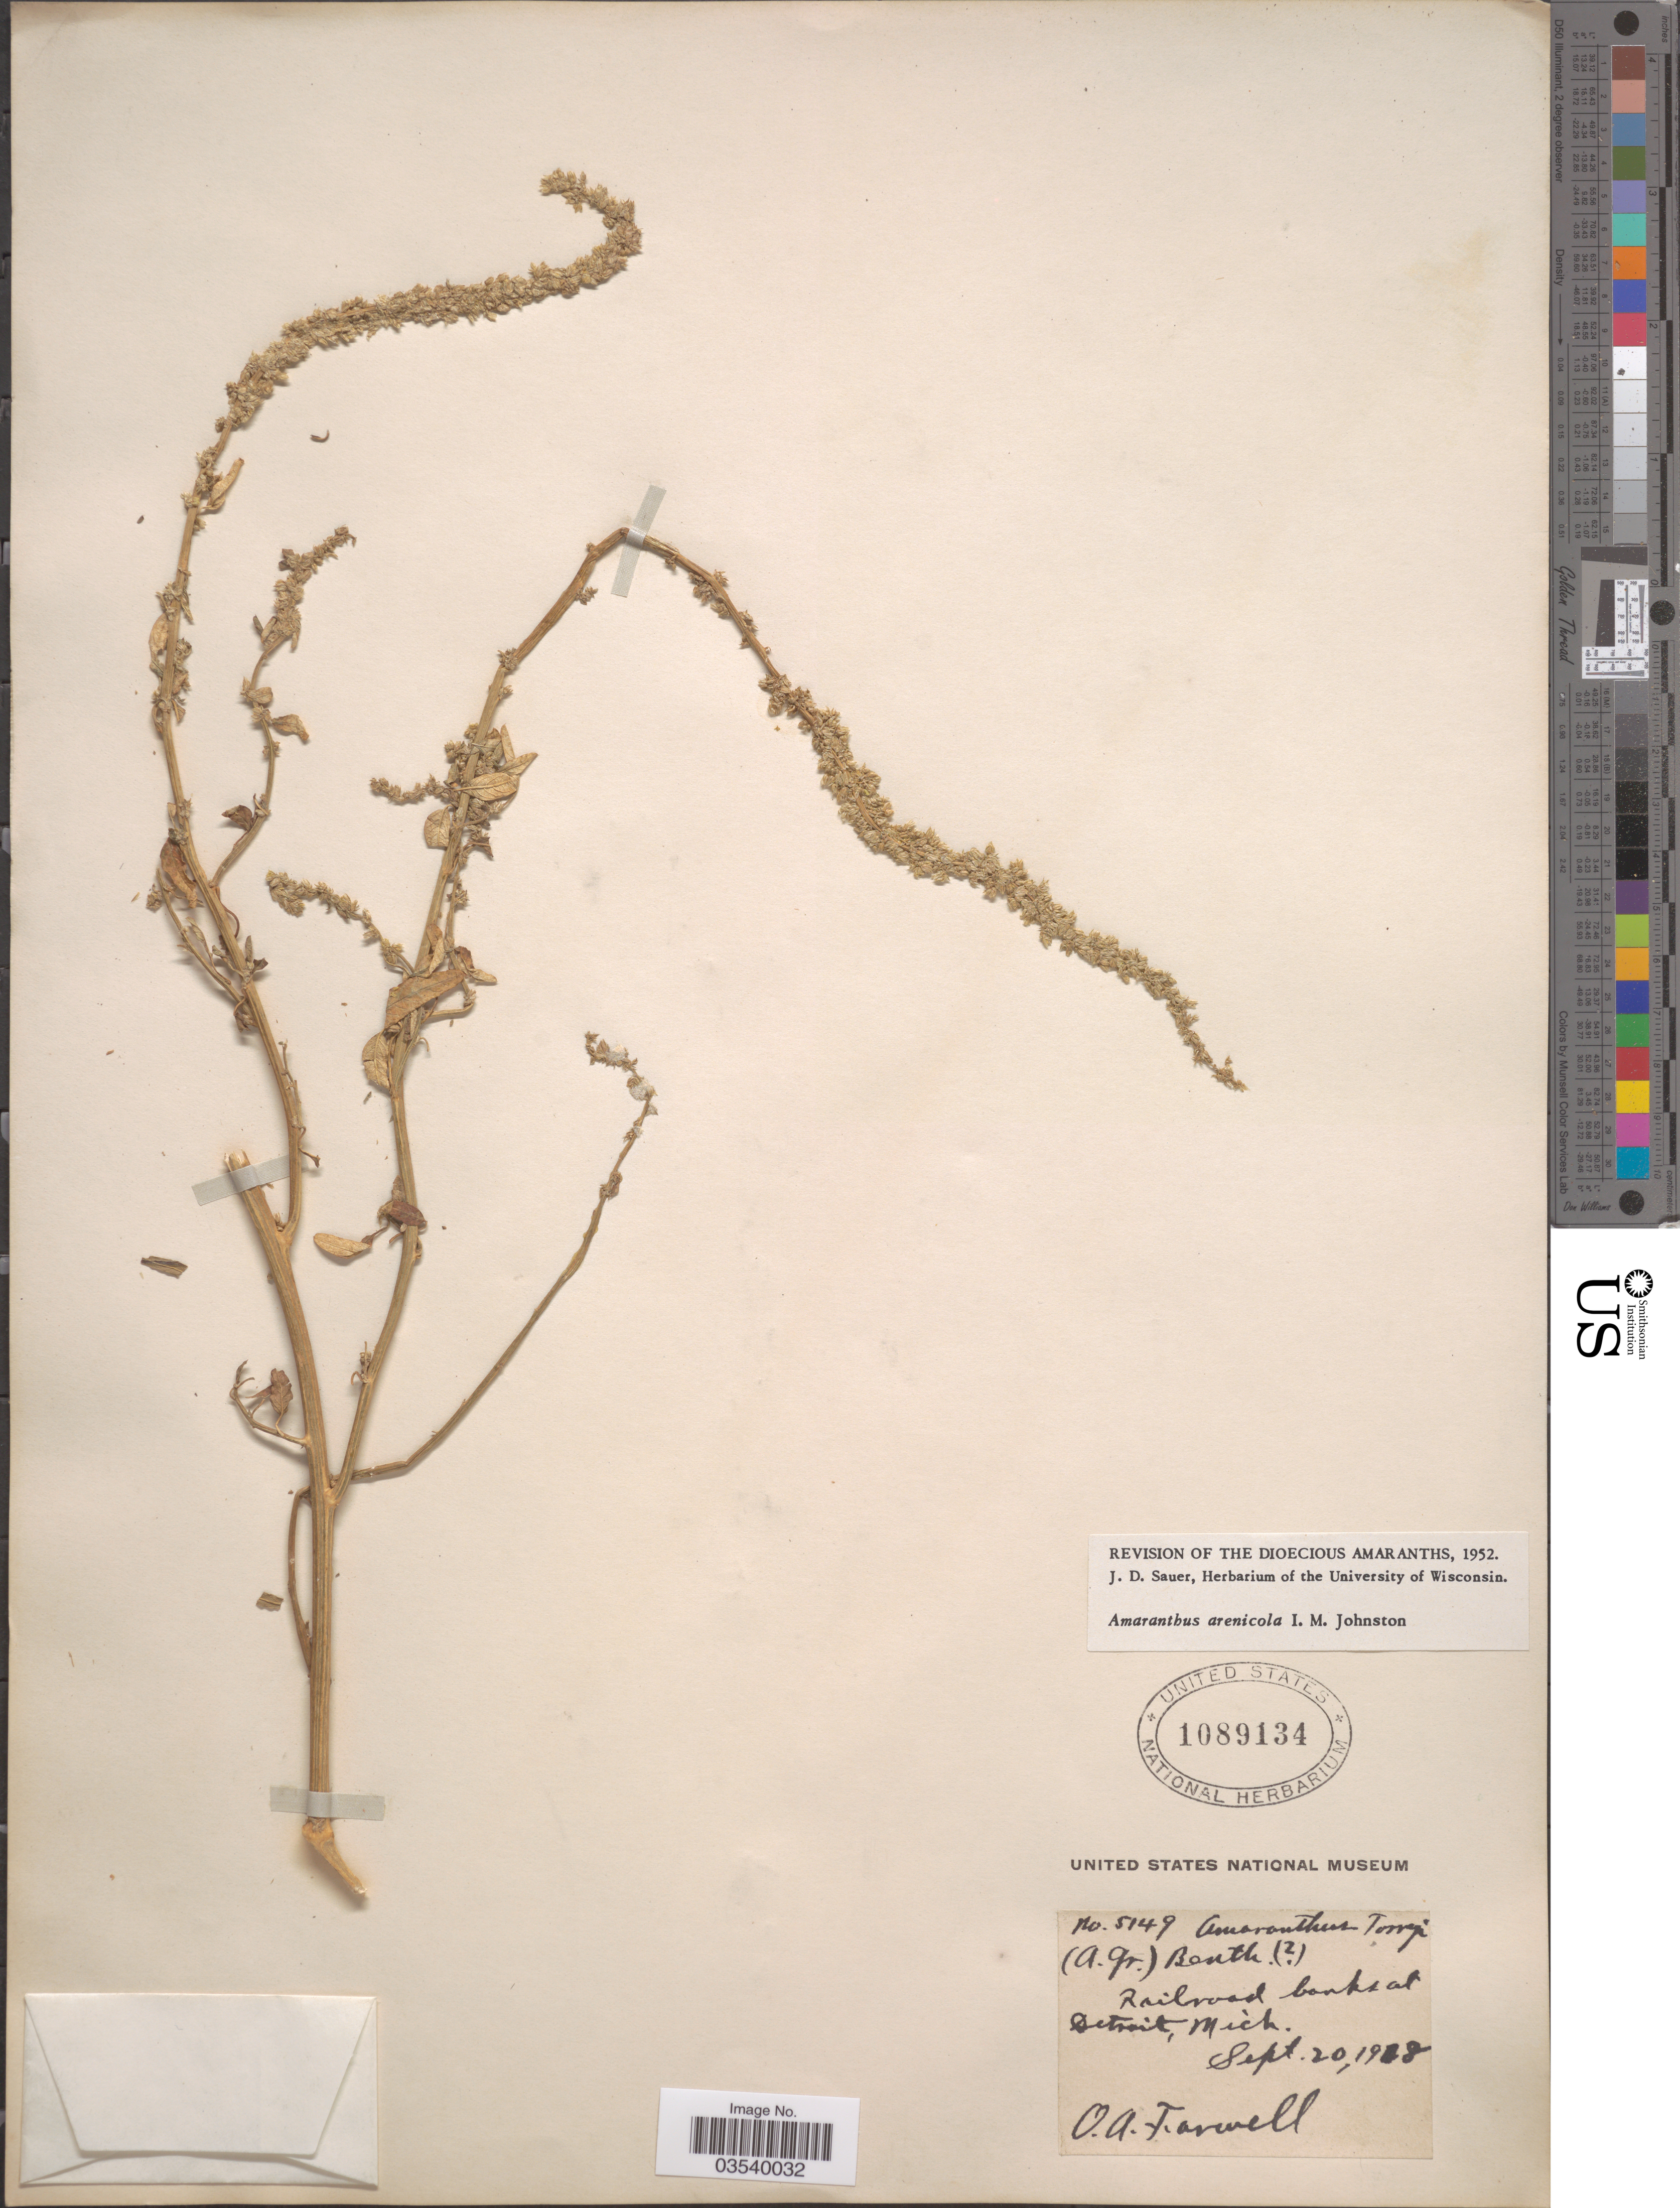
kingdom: Plantae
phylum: Tracheophyta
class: Magnoliopsida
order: Caryophyllales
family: Amaranthaceae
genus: Amaranthus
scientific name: Amaranthus arenicola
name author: I.M. Johnst.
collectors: O. Farwell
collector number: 5149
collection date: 1918-09-20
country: United States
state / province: Michigan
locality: Railroad banks at Detroit.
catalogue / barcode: US 1089134